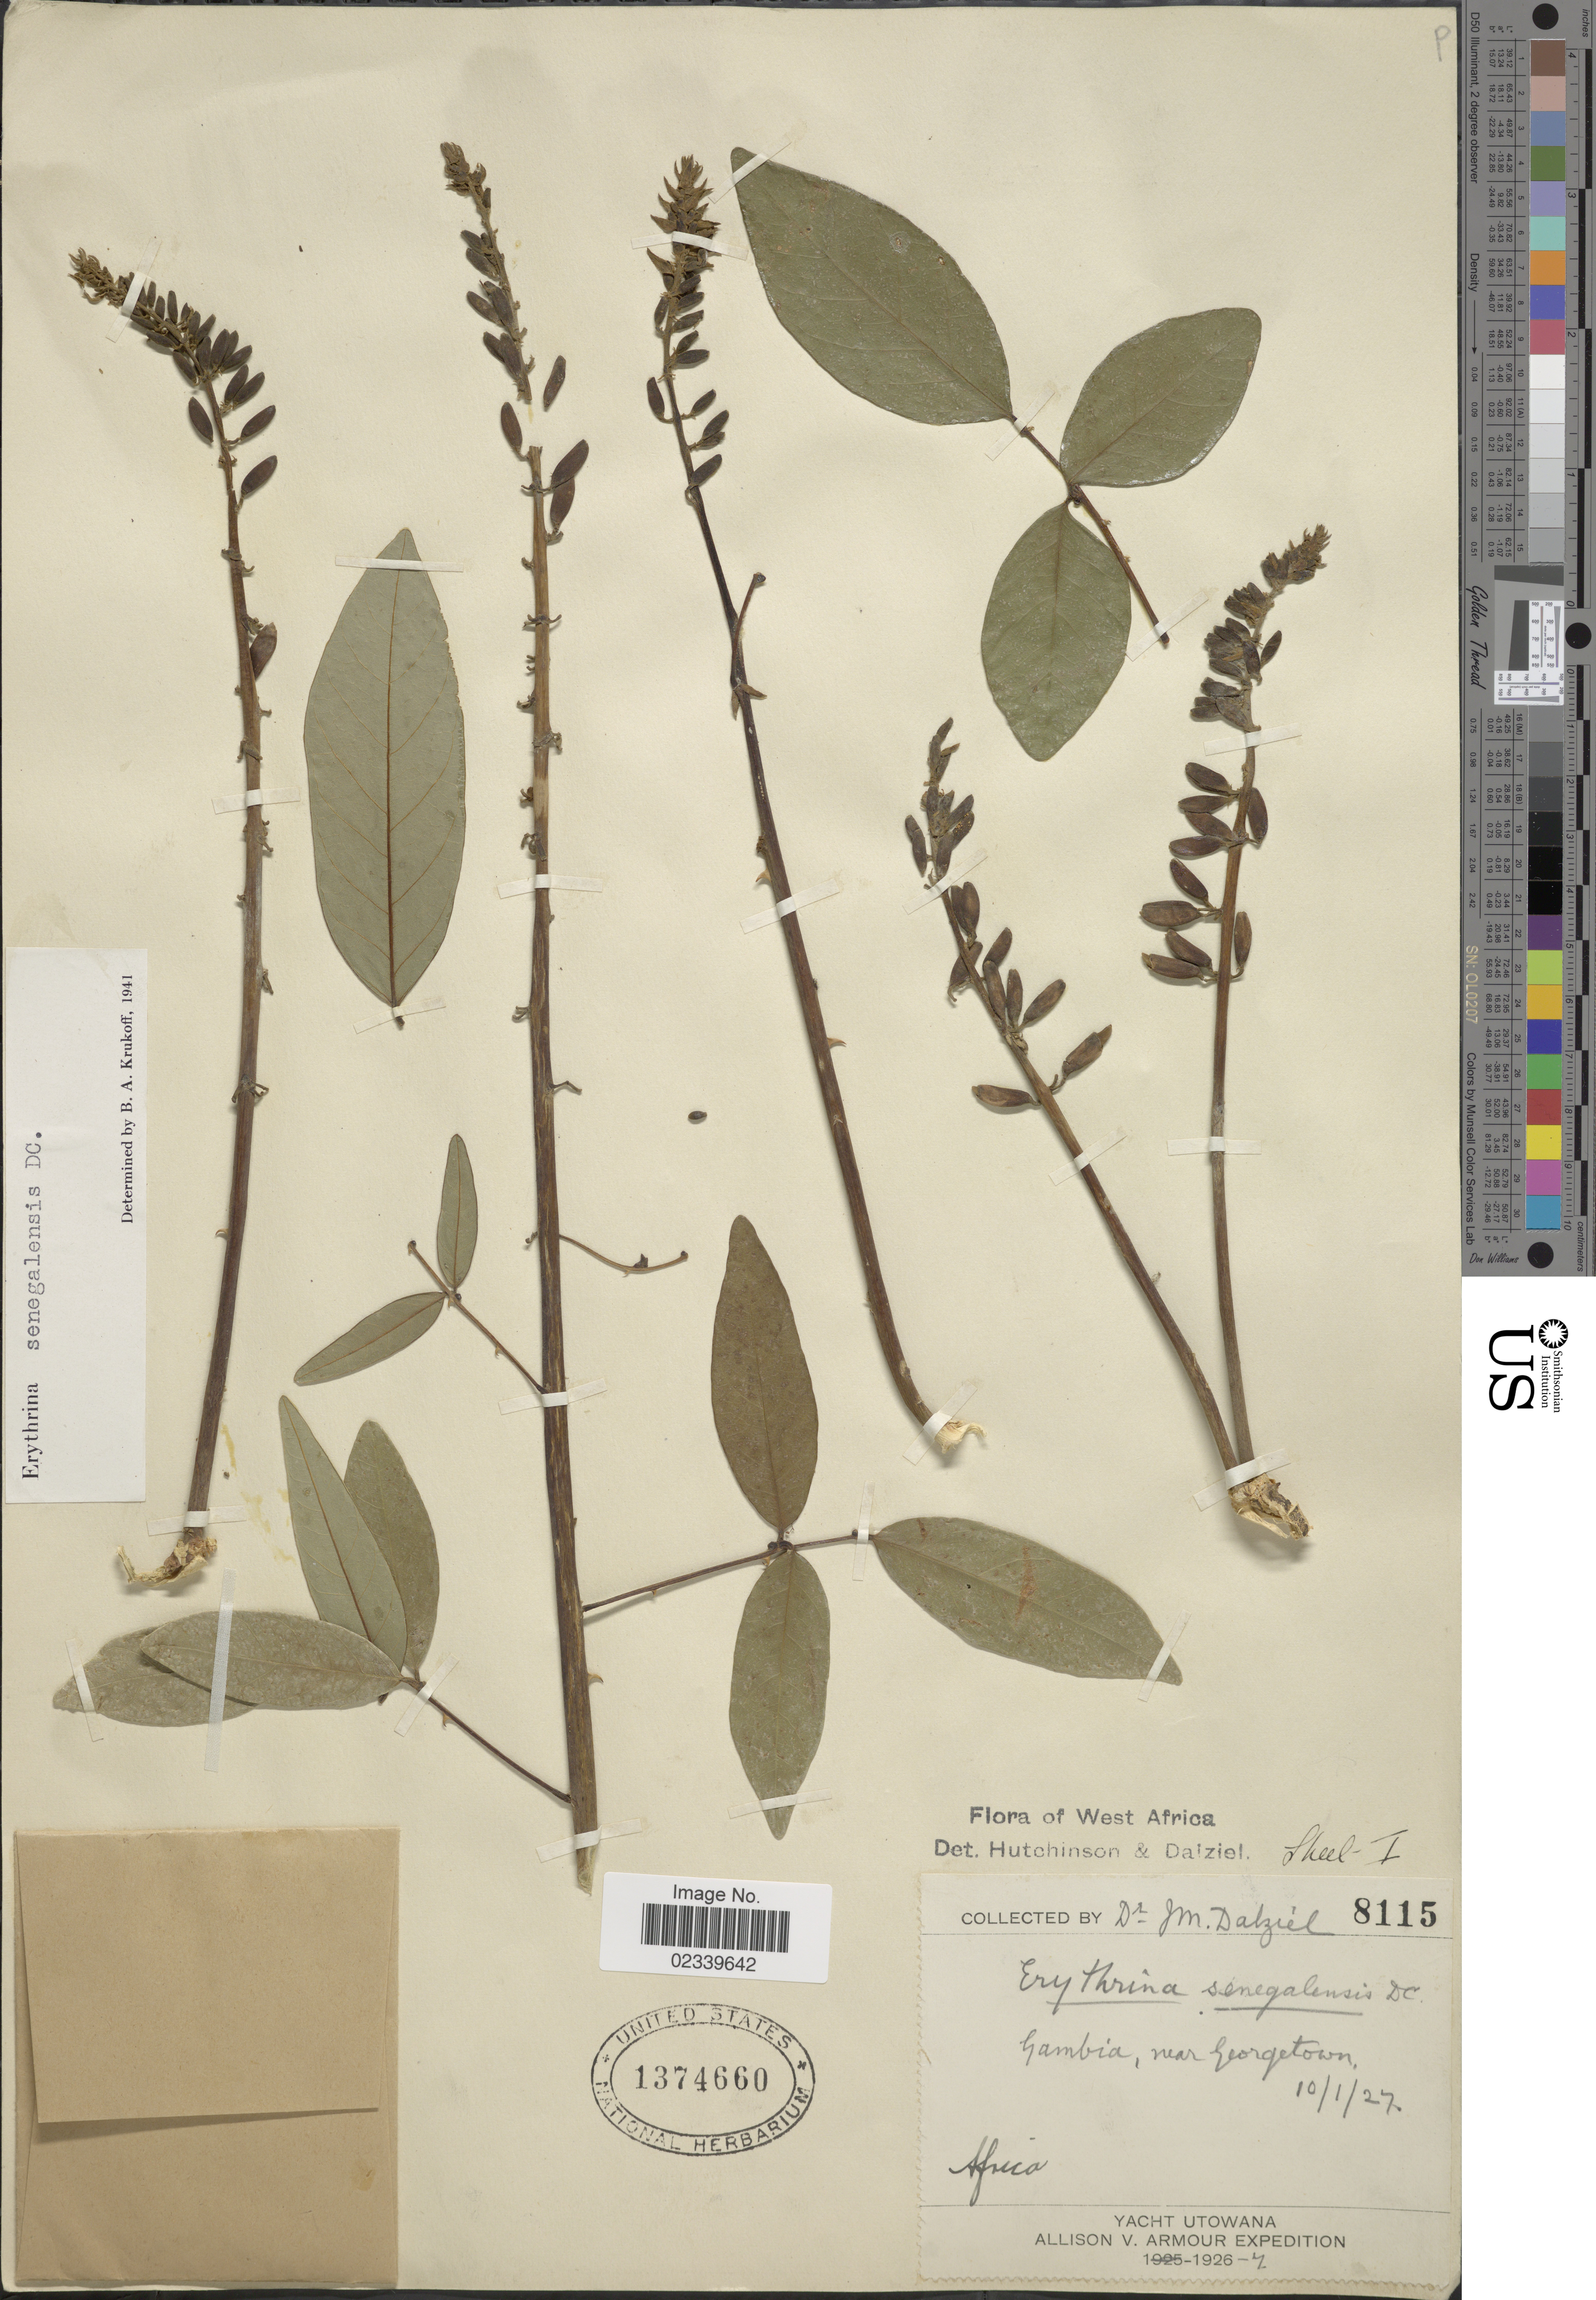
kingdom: Plantae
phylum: Tracheophyta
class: Magnoliopsida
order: Fabales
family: Fabaceae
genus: Erythrina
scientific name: Erythrina senegalensis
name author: DC.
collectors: J. Dalziel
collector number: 8115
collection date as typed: Transcribed d/m/y: 10/1/27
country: Gambia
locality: Gambia, near Georgetown, Africa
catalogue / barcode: US 1374660